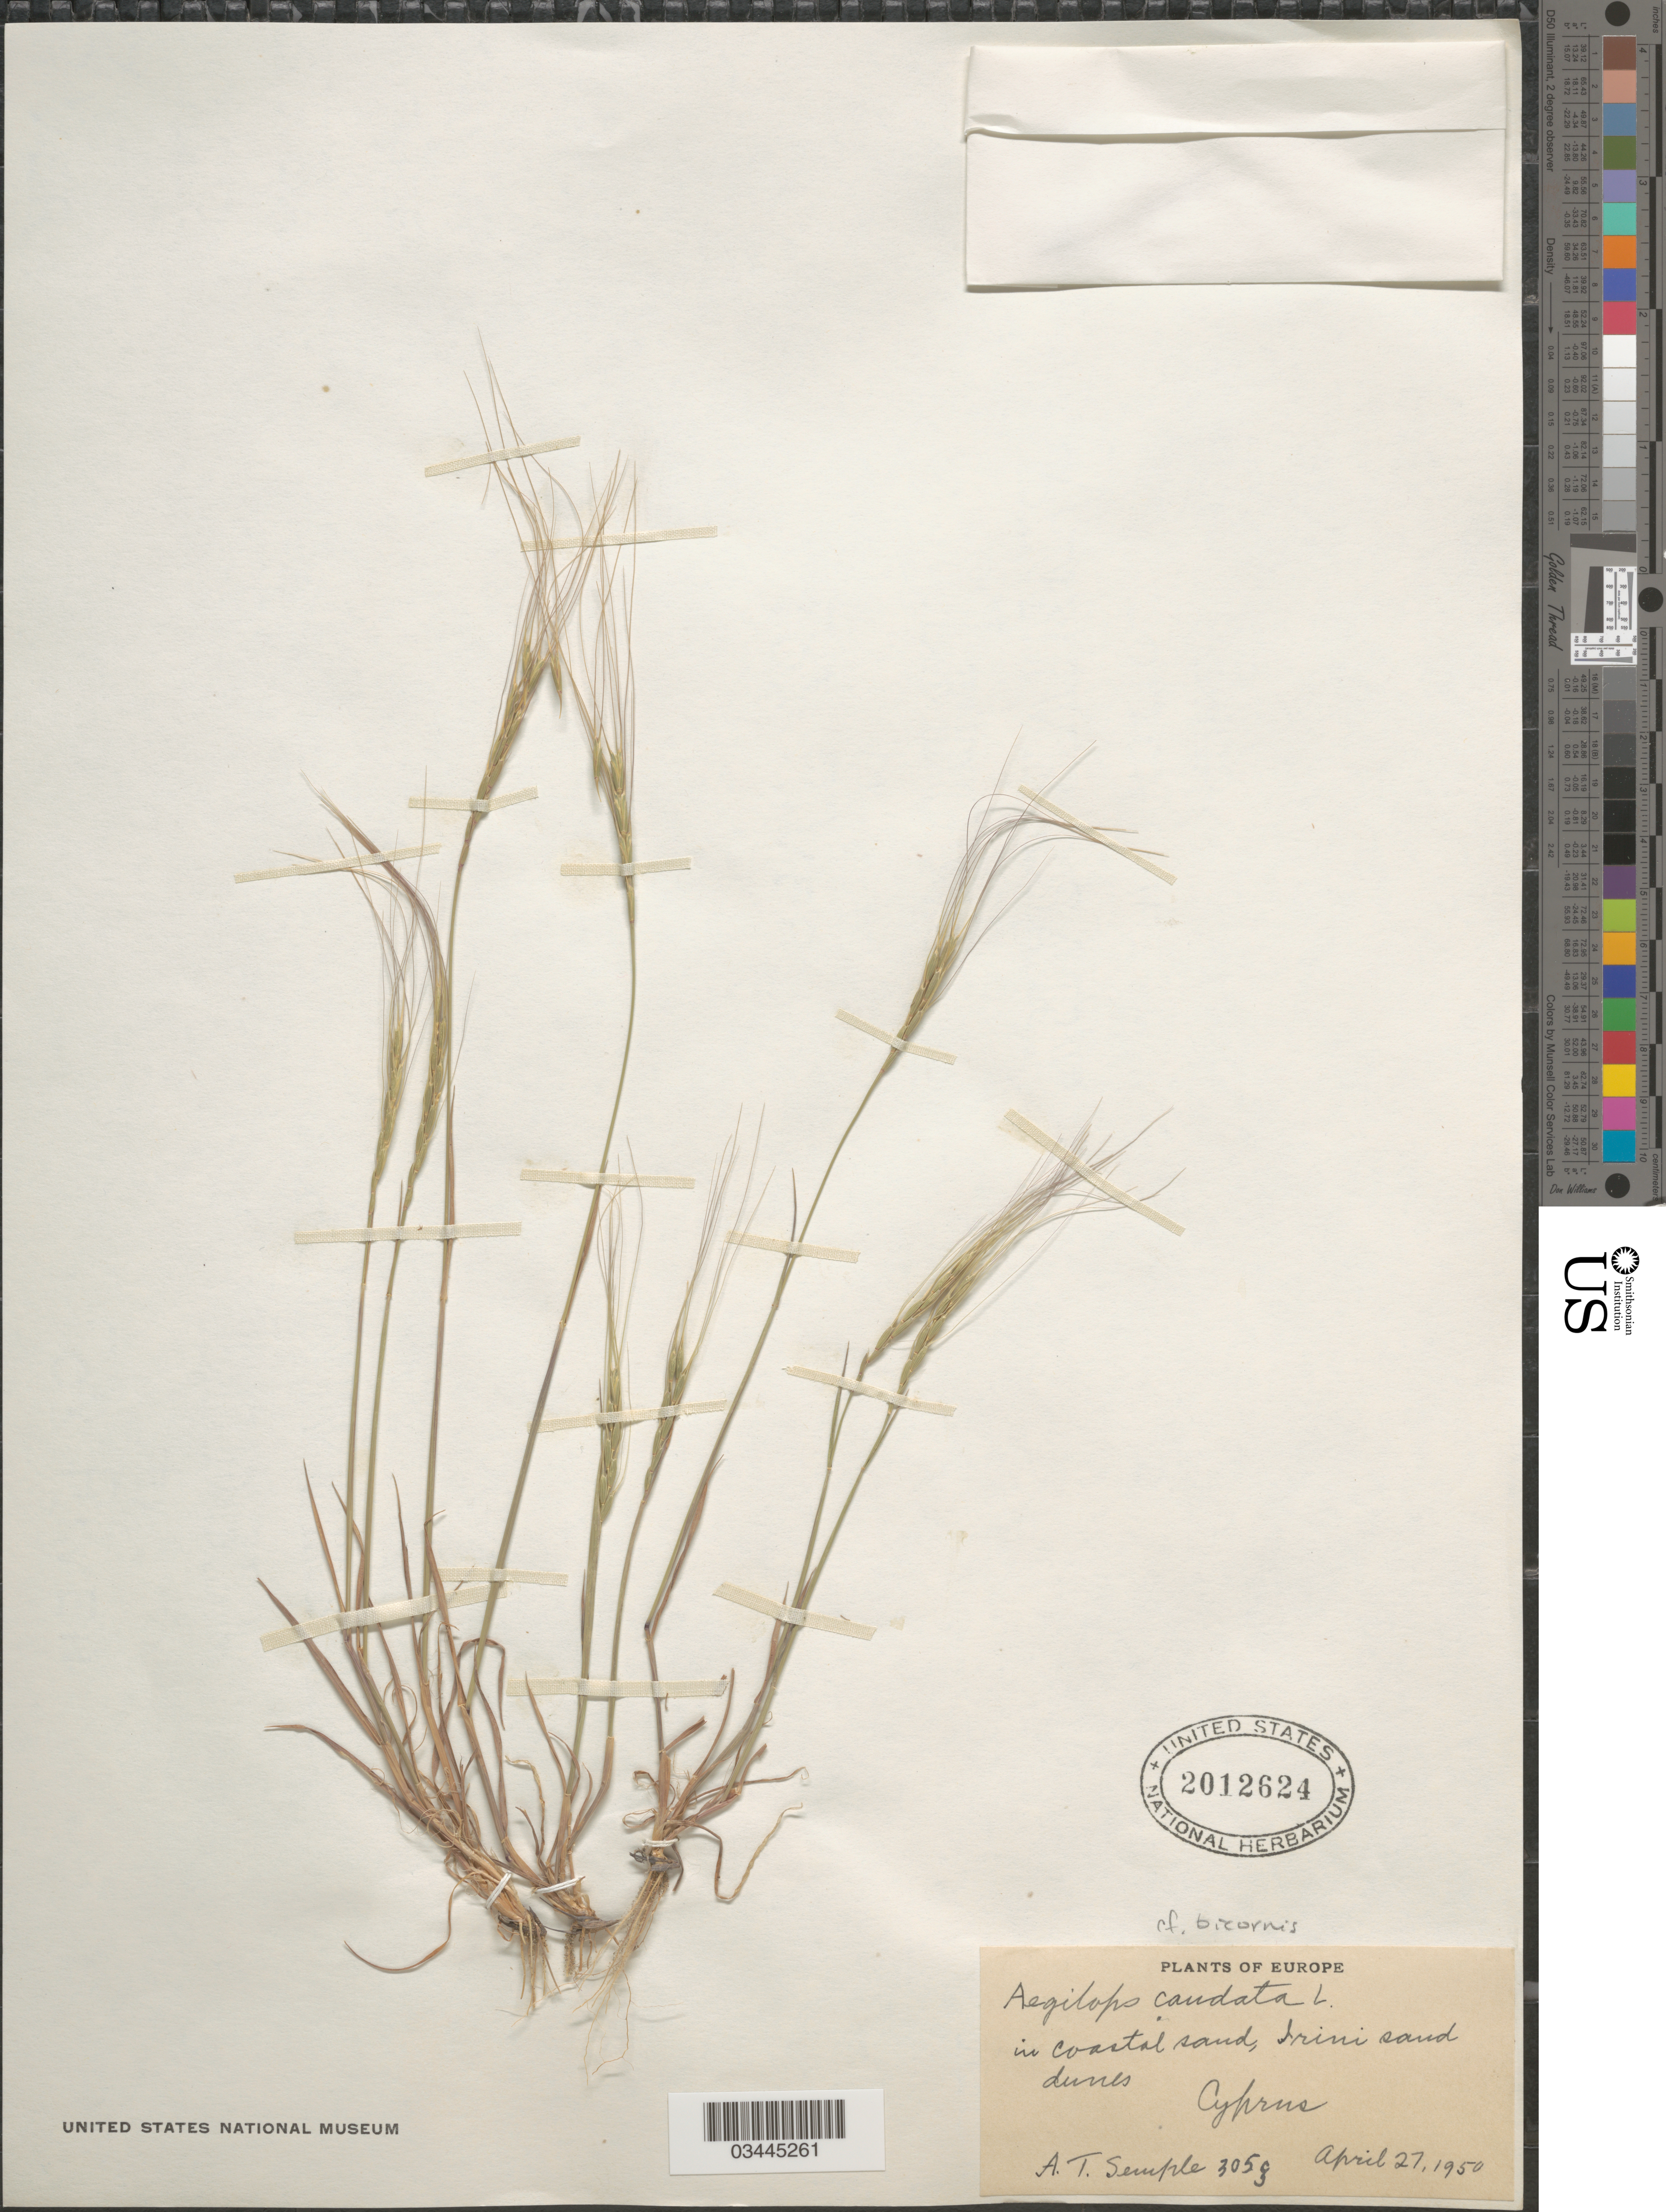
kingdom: Plantae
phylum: Tracheophyta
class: Liliopsida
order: Poales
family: Poaceae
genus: Aegilops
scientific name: Aegilops bicornis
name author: (Forssk.) Jaub. & Spach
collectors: A. Semple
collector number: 3059*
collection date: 1950-04-27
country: Cyprus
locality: In coastal sand, Irini [interpreted] sand dunes. Europe.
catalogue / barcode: US 2012624